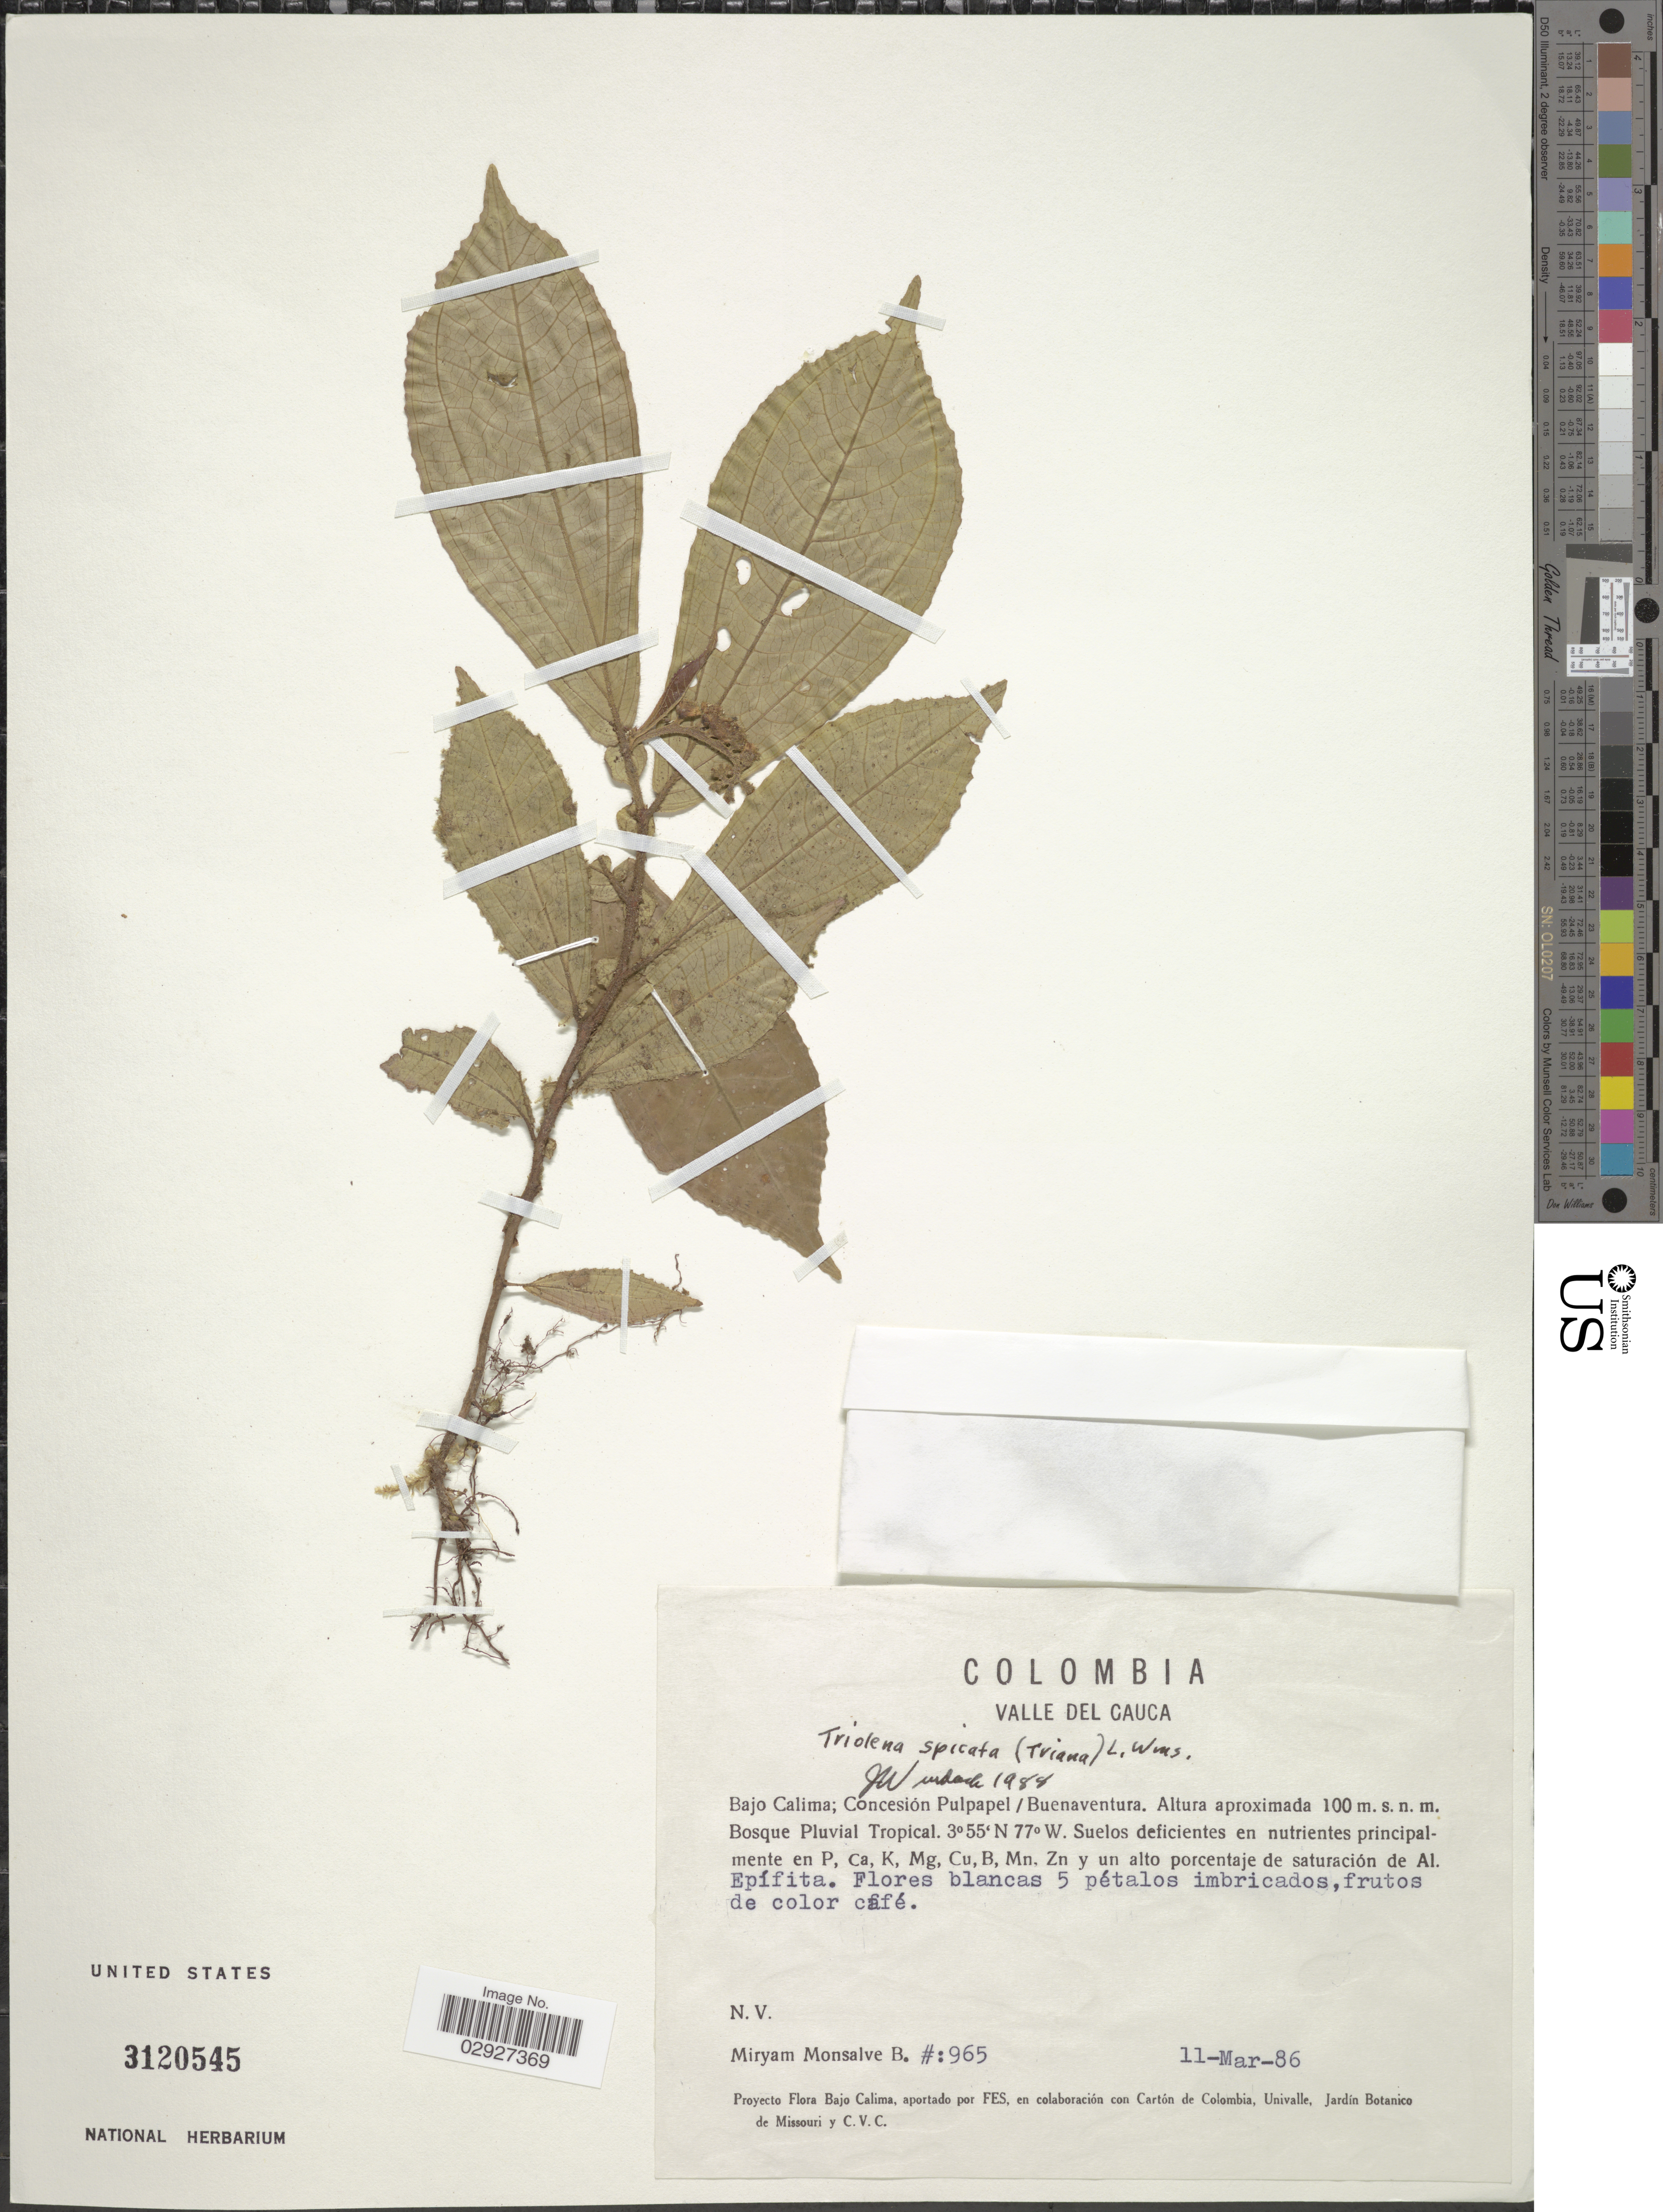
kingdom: Plantae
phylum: Tracheophyta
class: Magnoliopsida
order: Myrtales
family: Melastomataceae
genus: Triolena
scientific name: Triolena spicata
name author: (Triana) L.O. Williams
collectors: M. Monsalve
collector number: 965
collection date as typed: Transcribed d/m/y: 11/3/86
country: Colombia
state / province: Valle del Cauca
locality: Bajo Calima; Concesión Pulpapel/Buenaventura.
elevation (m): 100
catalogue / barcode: US 3120545